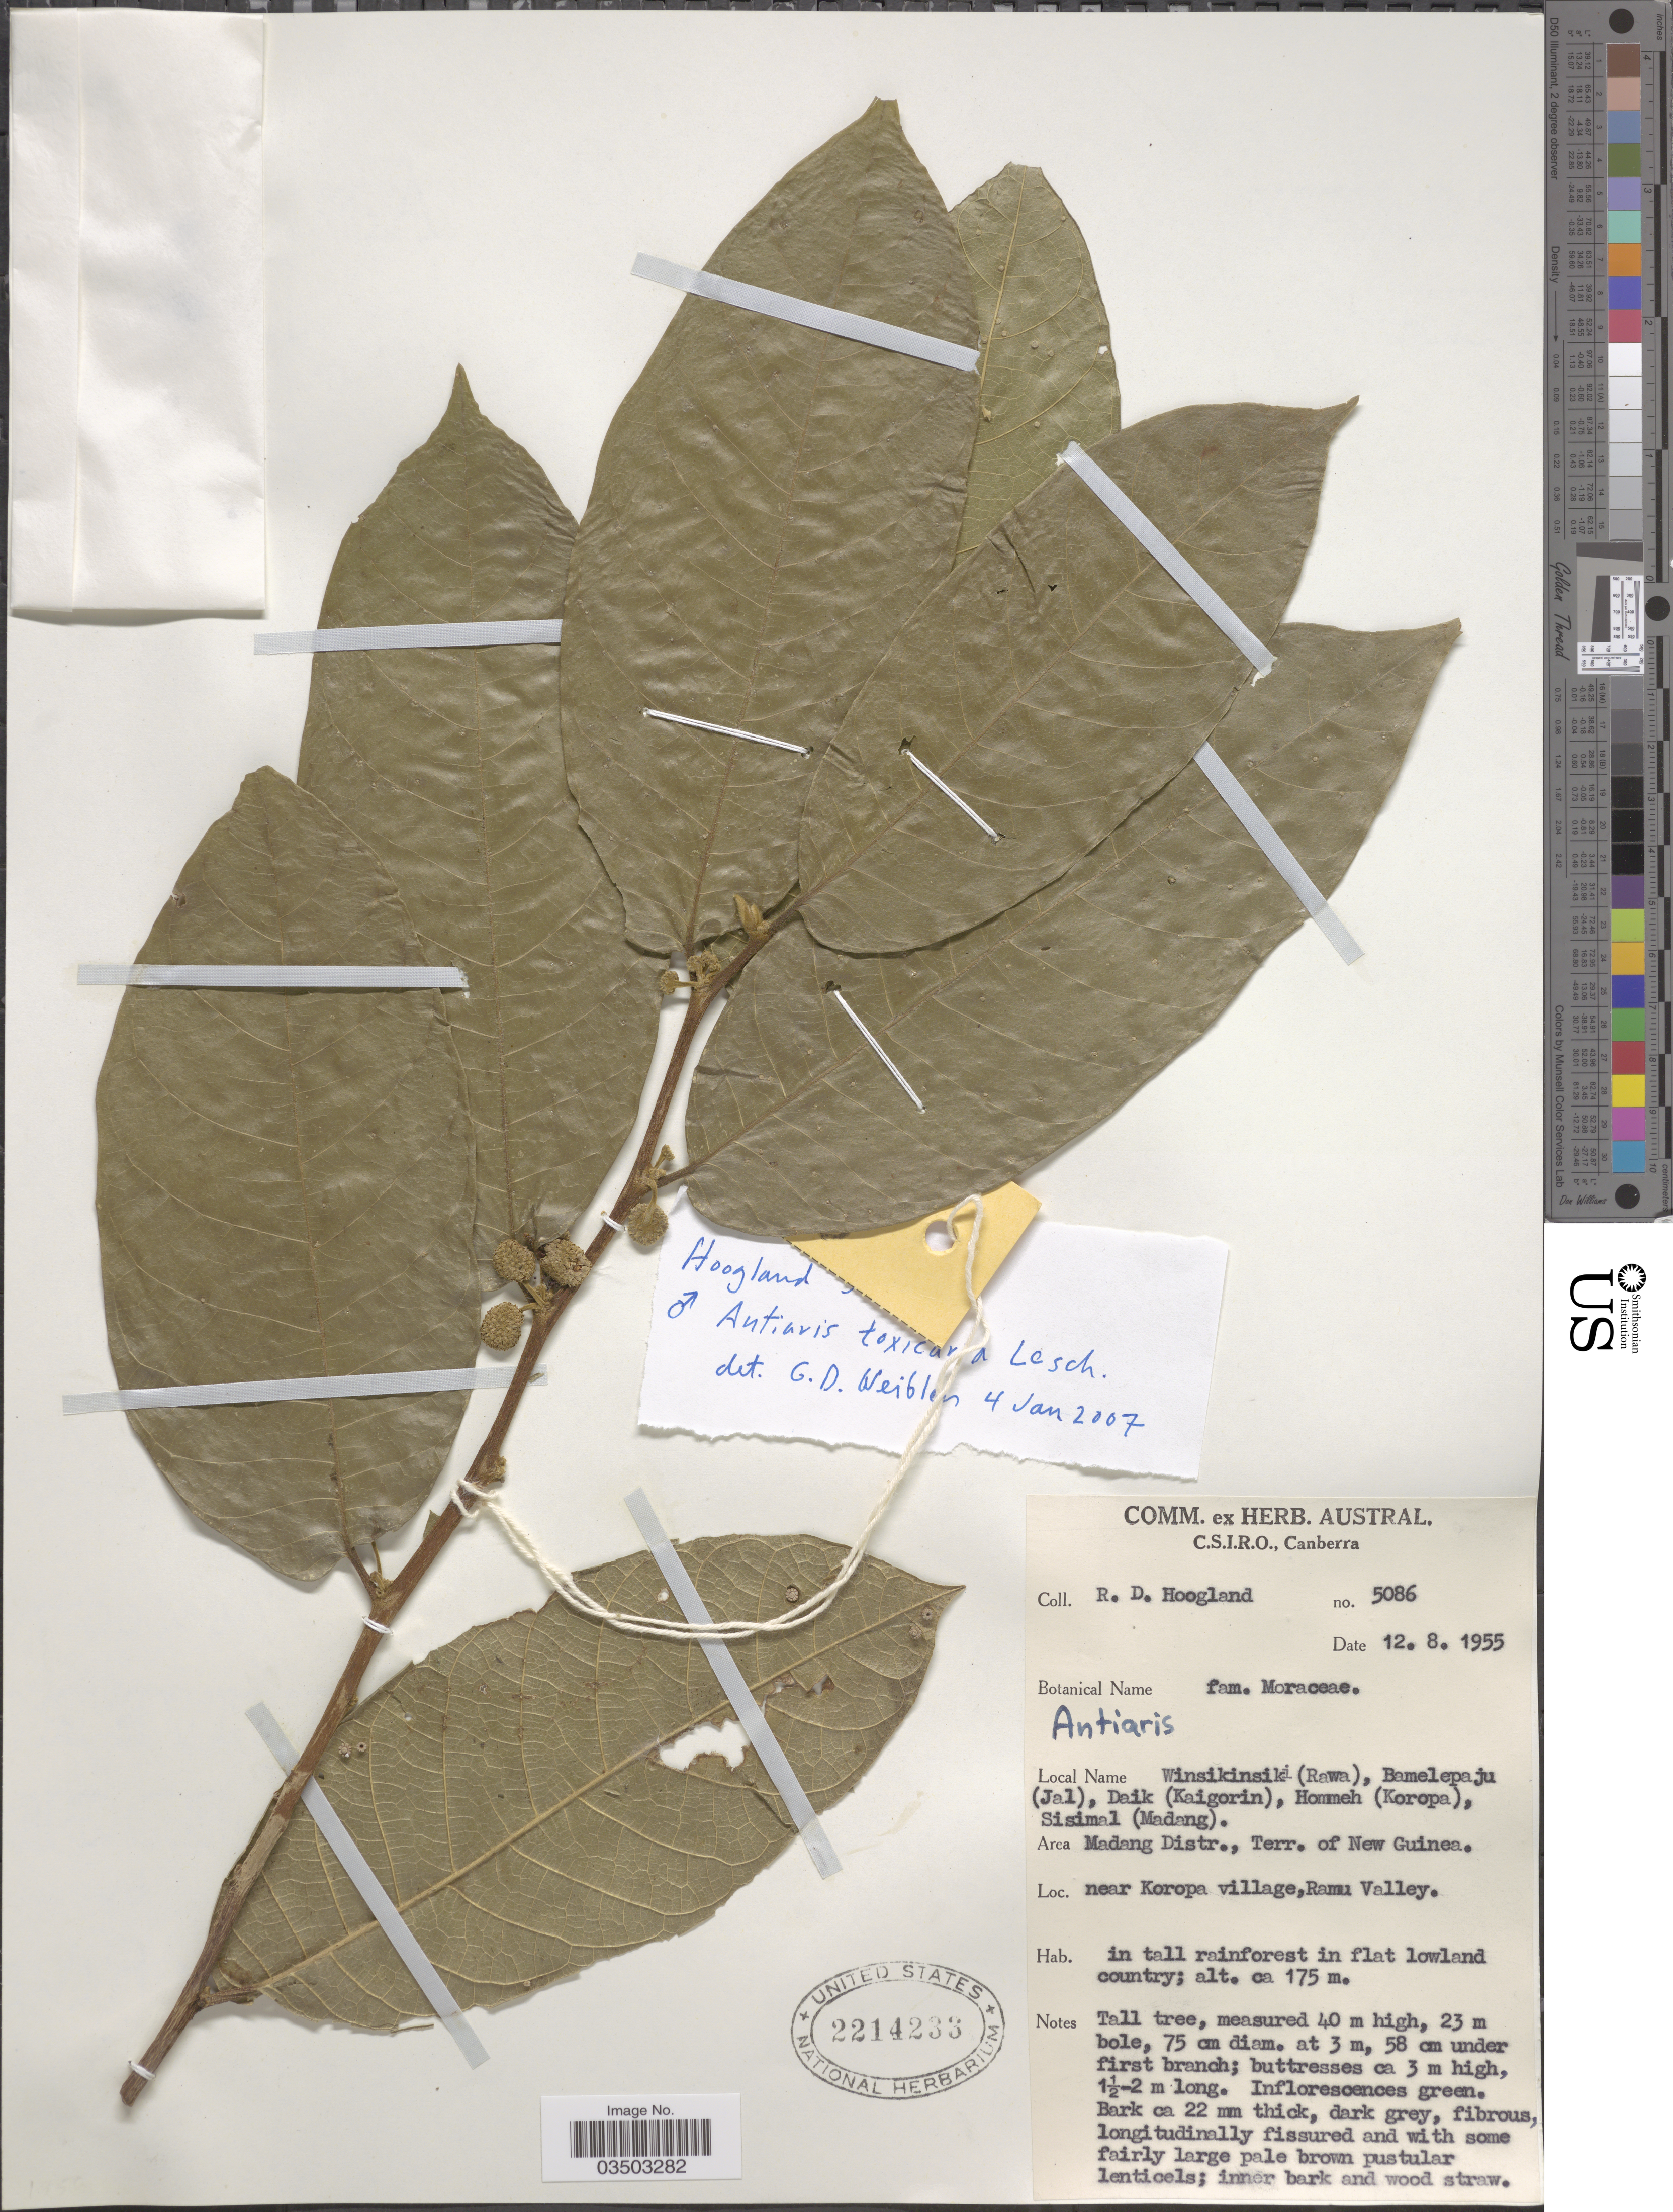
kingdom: Plantae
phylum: Tracheophyta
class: Magnoliopsida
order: Rosales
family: Moraceae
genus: Antiaris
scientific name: Antiaris toxicaria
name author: Lesch.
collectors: R. D. Hoogland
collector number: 5086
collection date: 1955-08-12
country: Papua New Guinea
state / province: Madang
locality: Area Madang Distr., Terr. of New Guinea. near Koropa village, Ramu Valley.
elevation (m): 175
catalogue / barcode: US 2214233